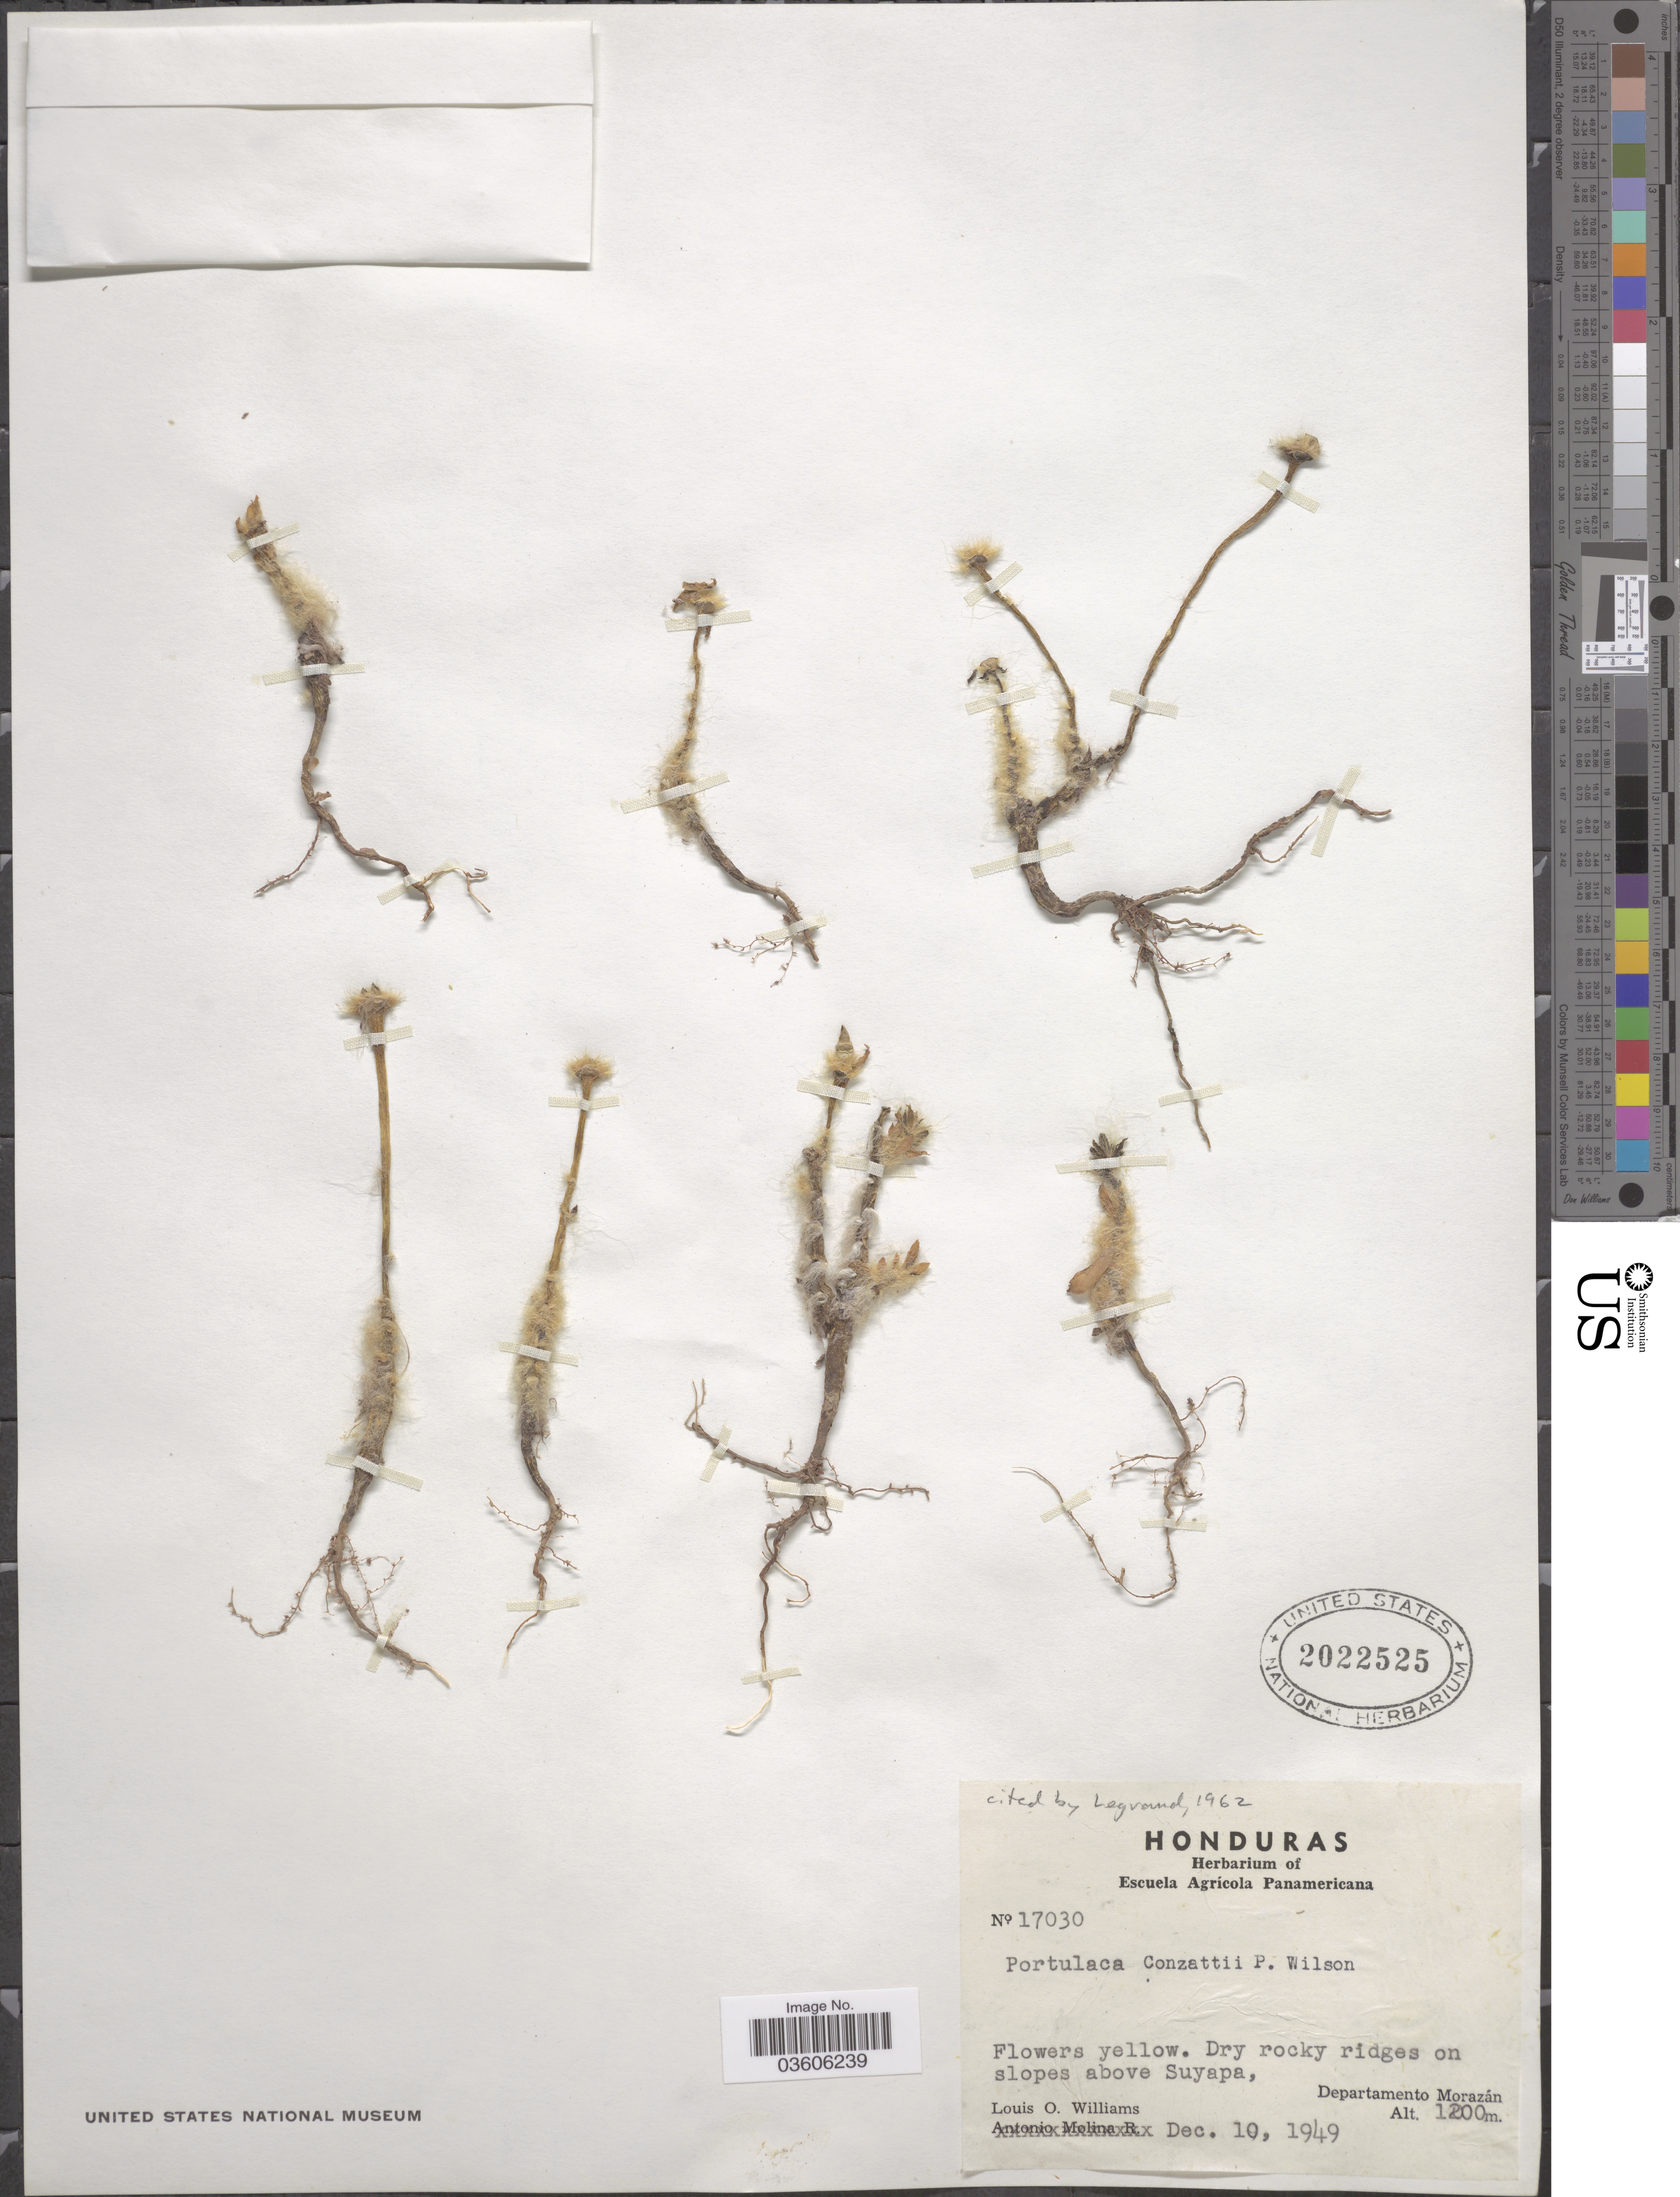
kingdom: Plantae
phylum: Tracheophyta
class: Magnoliopsida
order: Caryophyllales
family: Portulacaceae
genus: Portulaca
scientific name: Portulaca conzattii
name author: P. Wilson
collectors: L. O. Williams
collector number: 17030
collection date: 1949-12-10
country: Honduras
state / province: Fco. Morazán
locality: Above Suyapa, Departamento Morazán.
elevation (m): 1200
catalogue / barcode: US 2022525